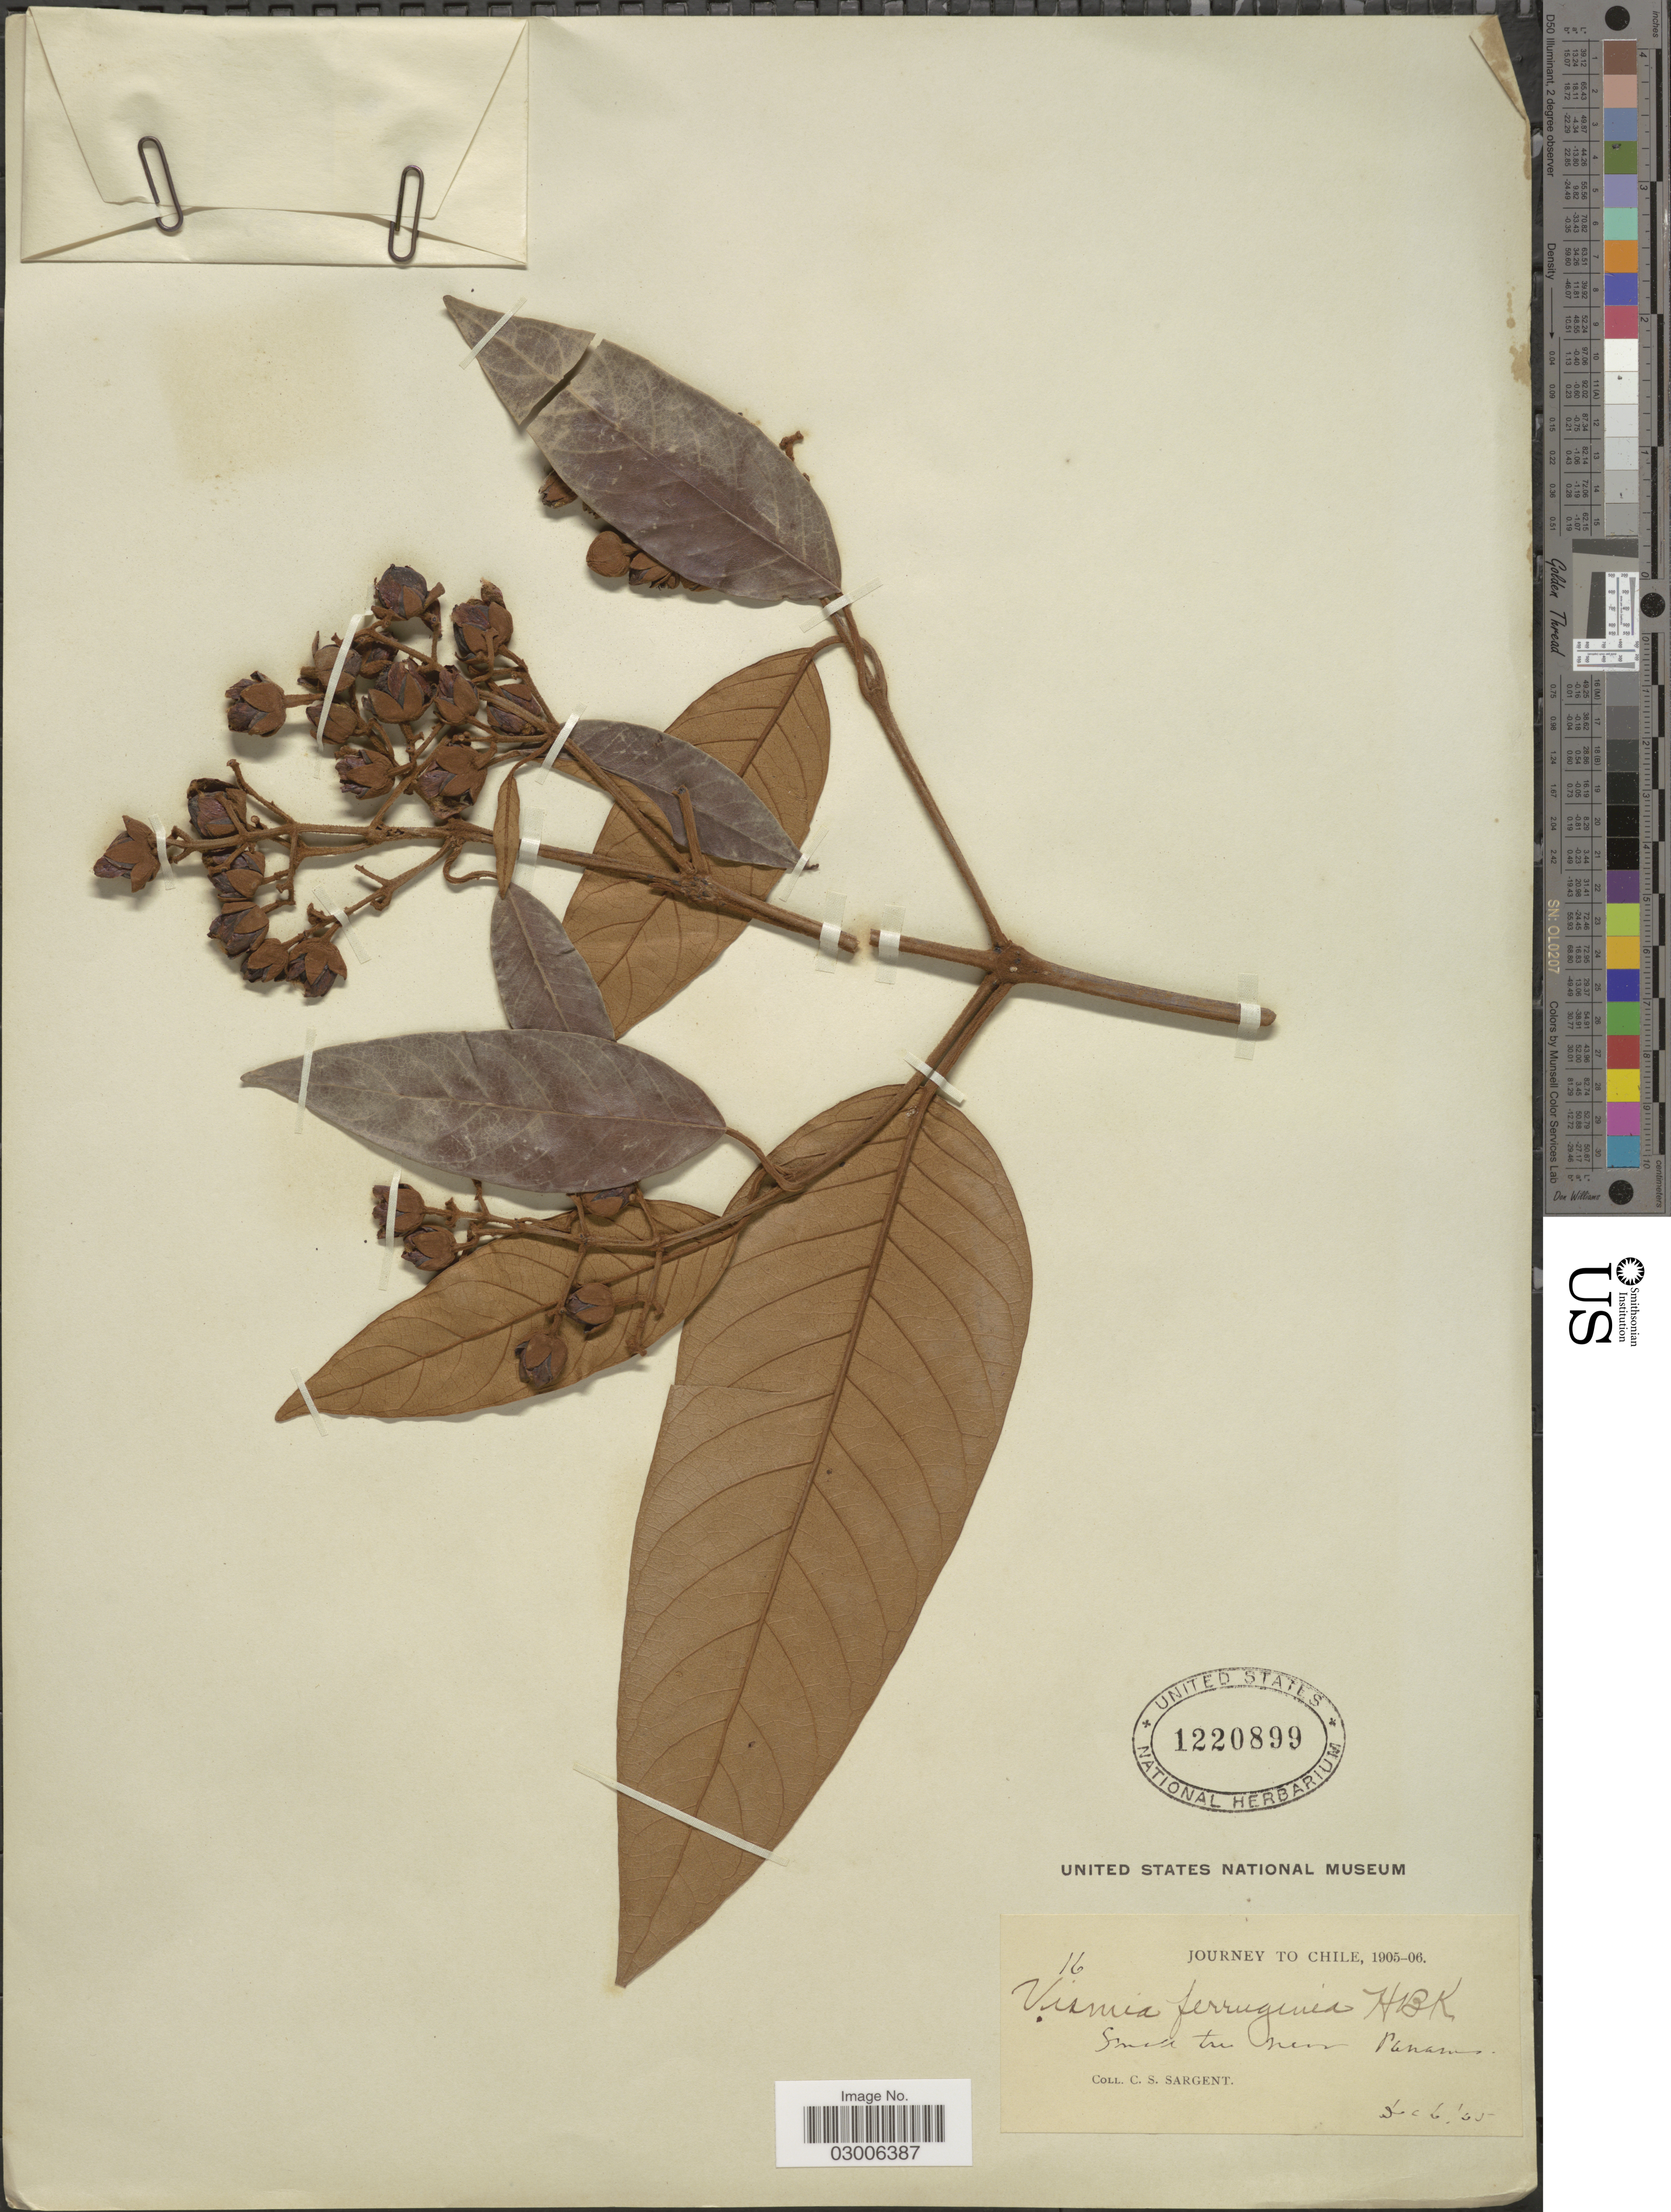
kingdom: Plantae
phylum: Tracheophyta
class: Magnoliopsida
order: Malpighiales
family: Hypericaceae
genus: Vismia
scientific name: Vismia sp.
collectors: C. S. Sargent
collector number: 16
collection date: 1905-12-06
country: Chile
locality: Near Panama.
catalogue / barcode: US 1220899